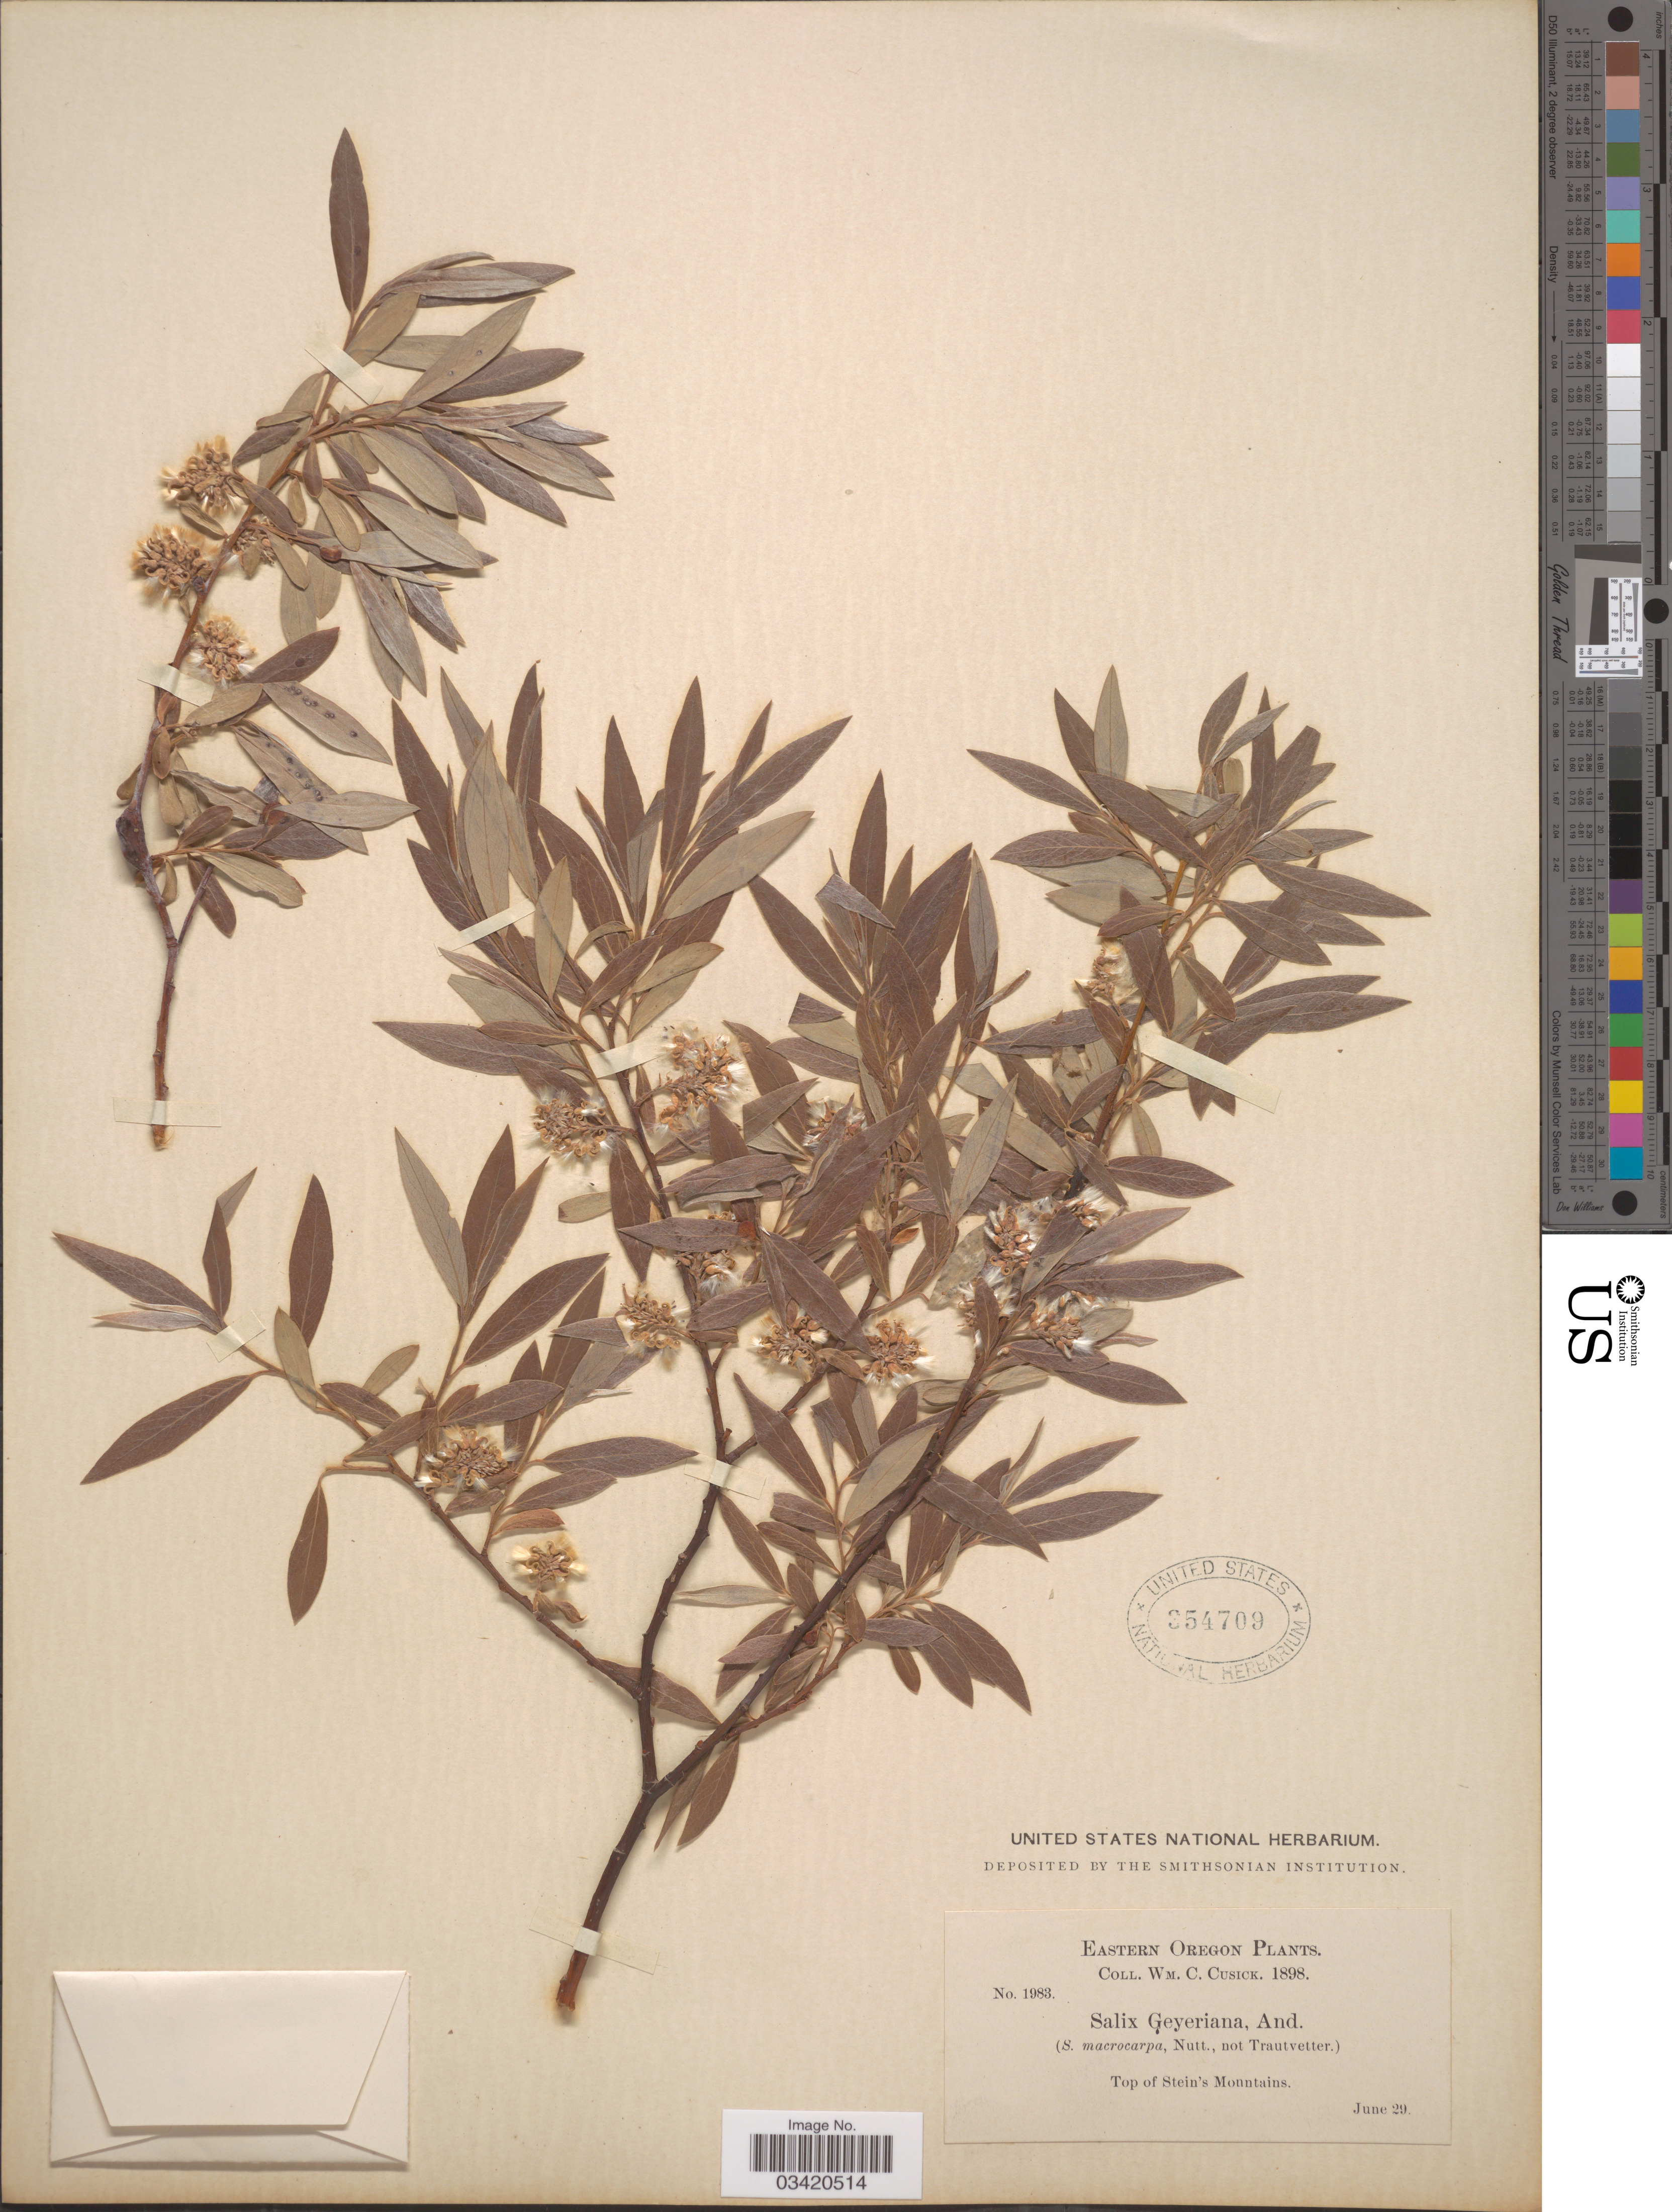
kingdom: Plantae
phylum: Tracheophyta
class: Magnoliopsida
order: Malpighiales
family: Salicaceae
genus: Salix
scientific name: Salix geyeriana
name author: Andersson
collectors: W. C. Cusick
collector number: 1983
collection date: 1898-06-29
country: United States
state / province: Oregon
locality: Eastern Oregon. Top of Stein's Mountains.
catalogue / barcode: US 354709